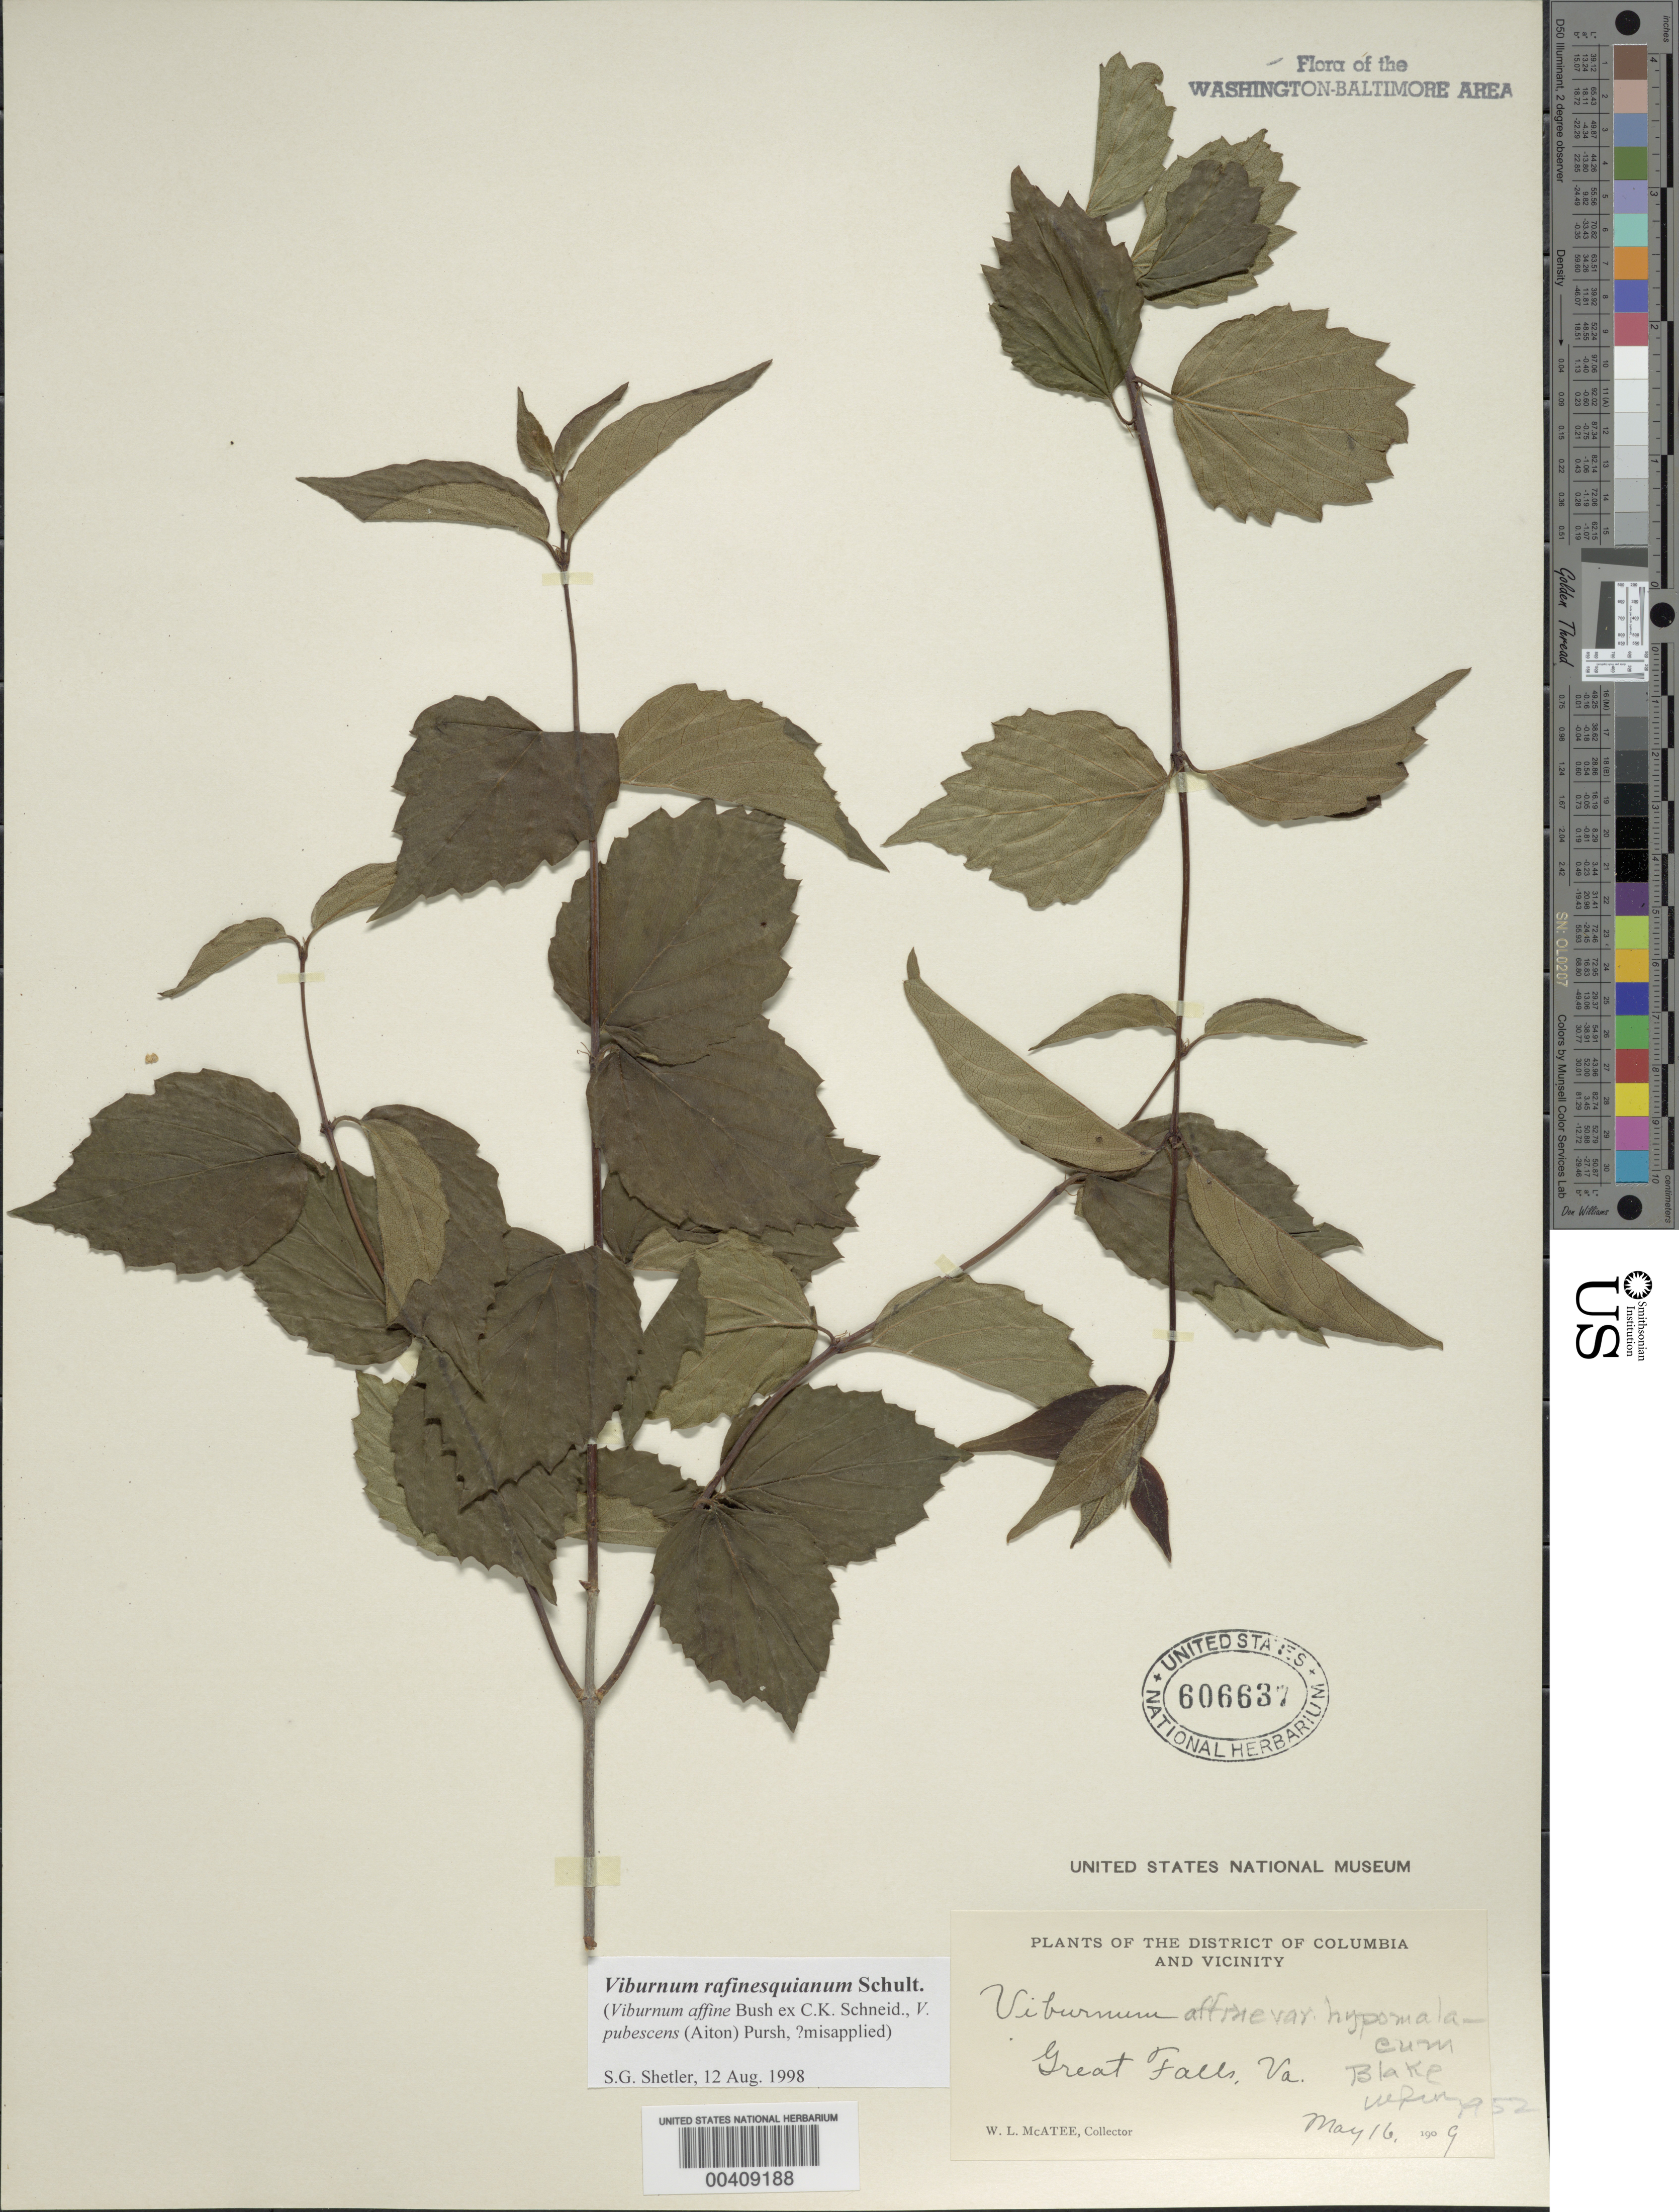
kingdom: Plantae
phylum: Tracheophyta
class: Magnoliopsida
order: Dipsacales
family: Viburnaceae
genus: Viburnum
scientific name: Viburnum rafinesqueanum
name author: Schult.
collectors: W. McAtee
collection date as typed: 16 May 1909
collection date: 1909-05-16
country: United States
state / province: Virginia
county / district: Fairfax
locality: Great Falls C. & O. Canal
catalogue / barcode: US 606637